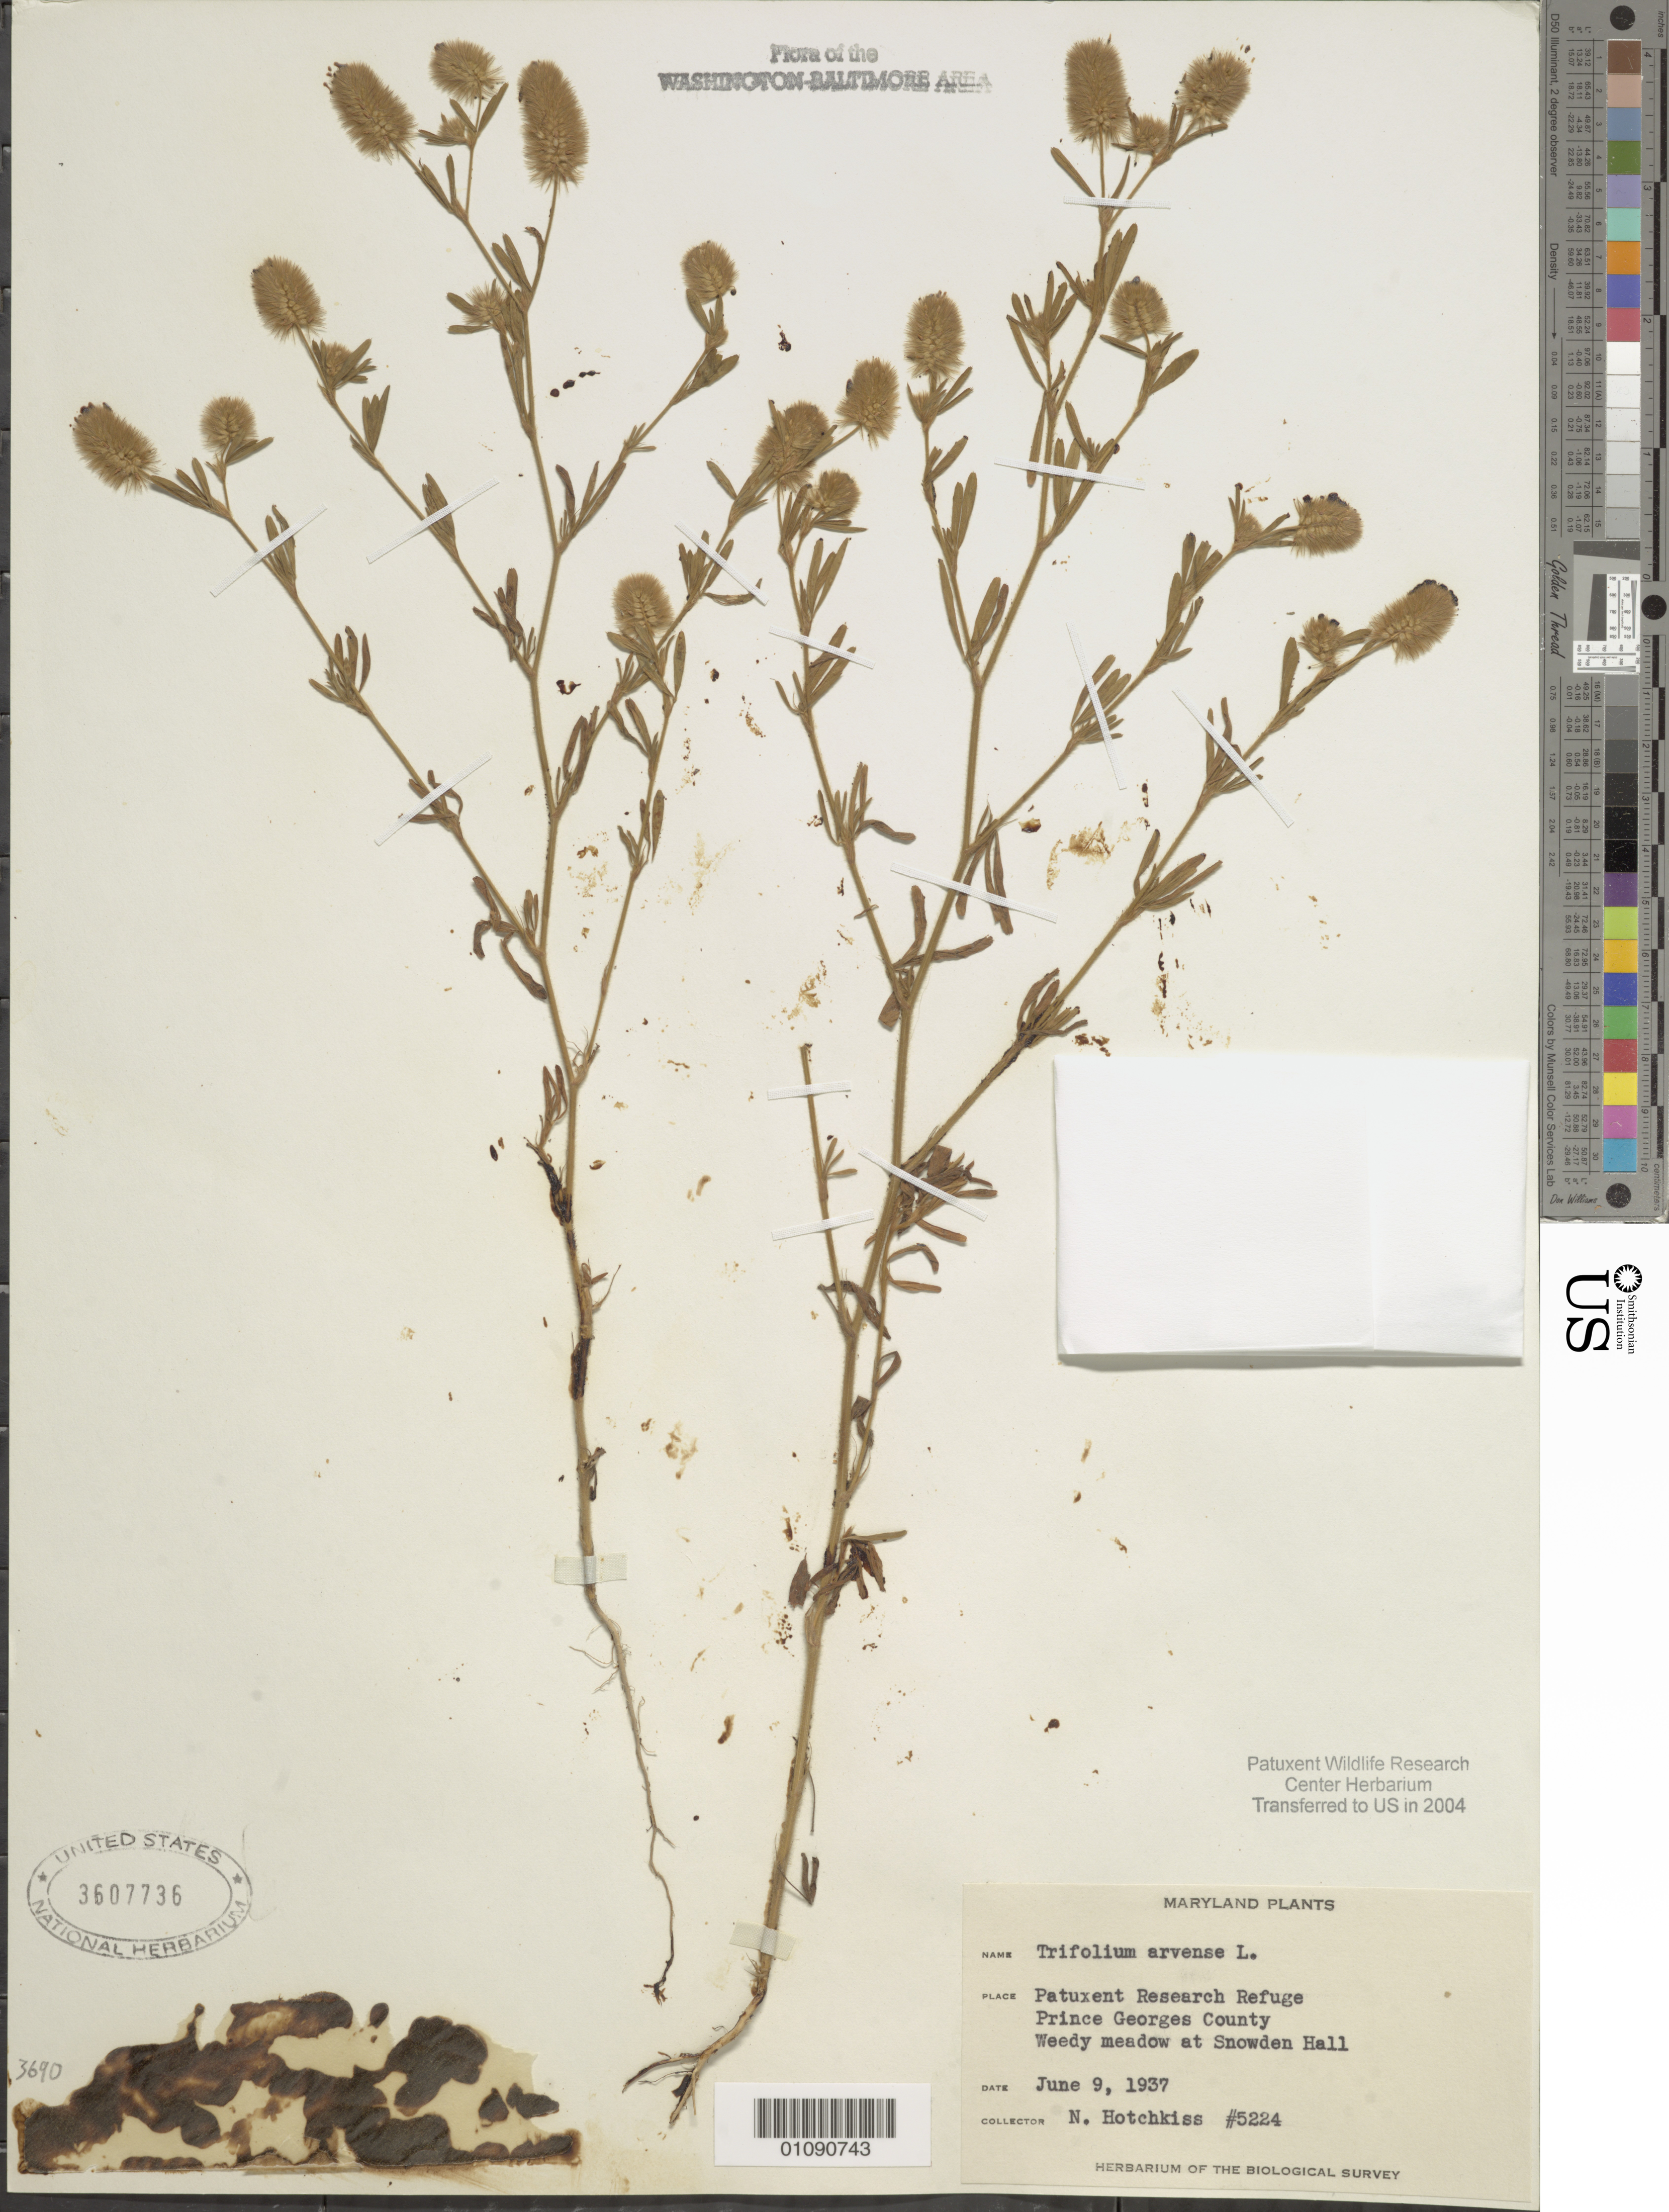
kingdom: Plantae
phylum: Tracheophyta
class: Magnoliopsida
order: Fabales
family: Fabaceae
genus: Trifolium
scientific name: Trifolium arvense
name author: L.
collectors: N. Hotchkiss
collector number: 5224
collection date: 1937-06-09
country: United States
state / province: Maryland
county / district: Prince George's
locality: Patuxent Wildlife Refuge, Snowden Hall.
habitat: Weedy meadow.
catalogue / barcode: US 3607736